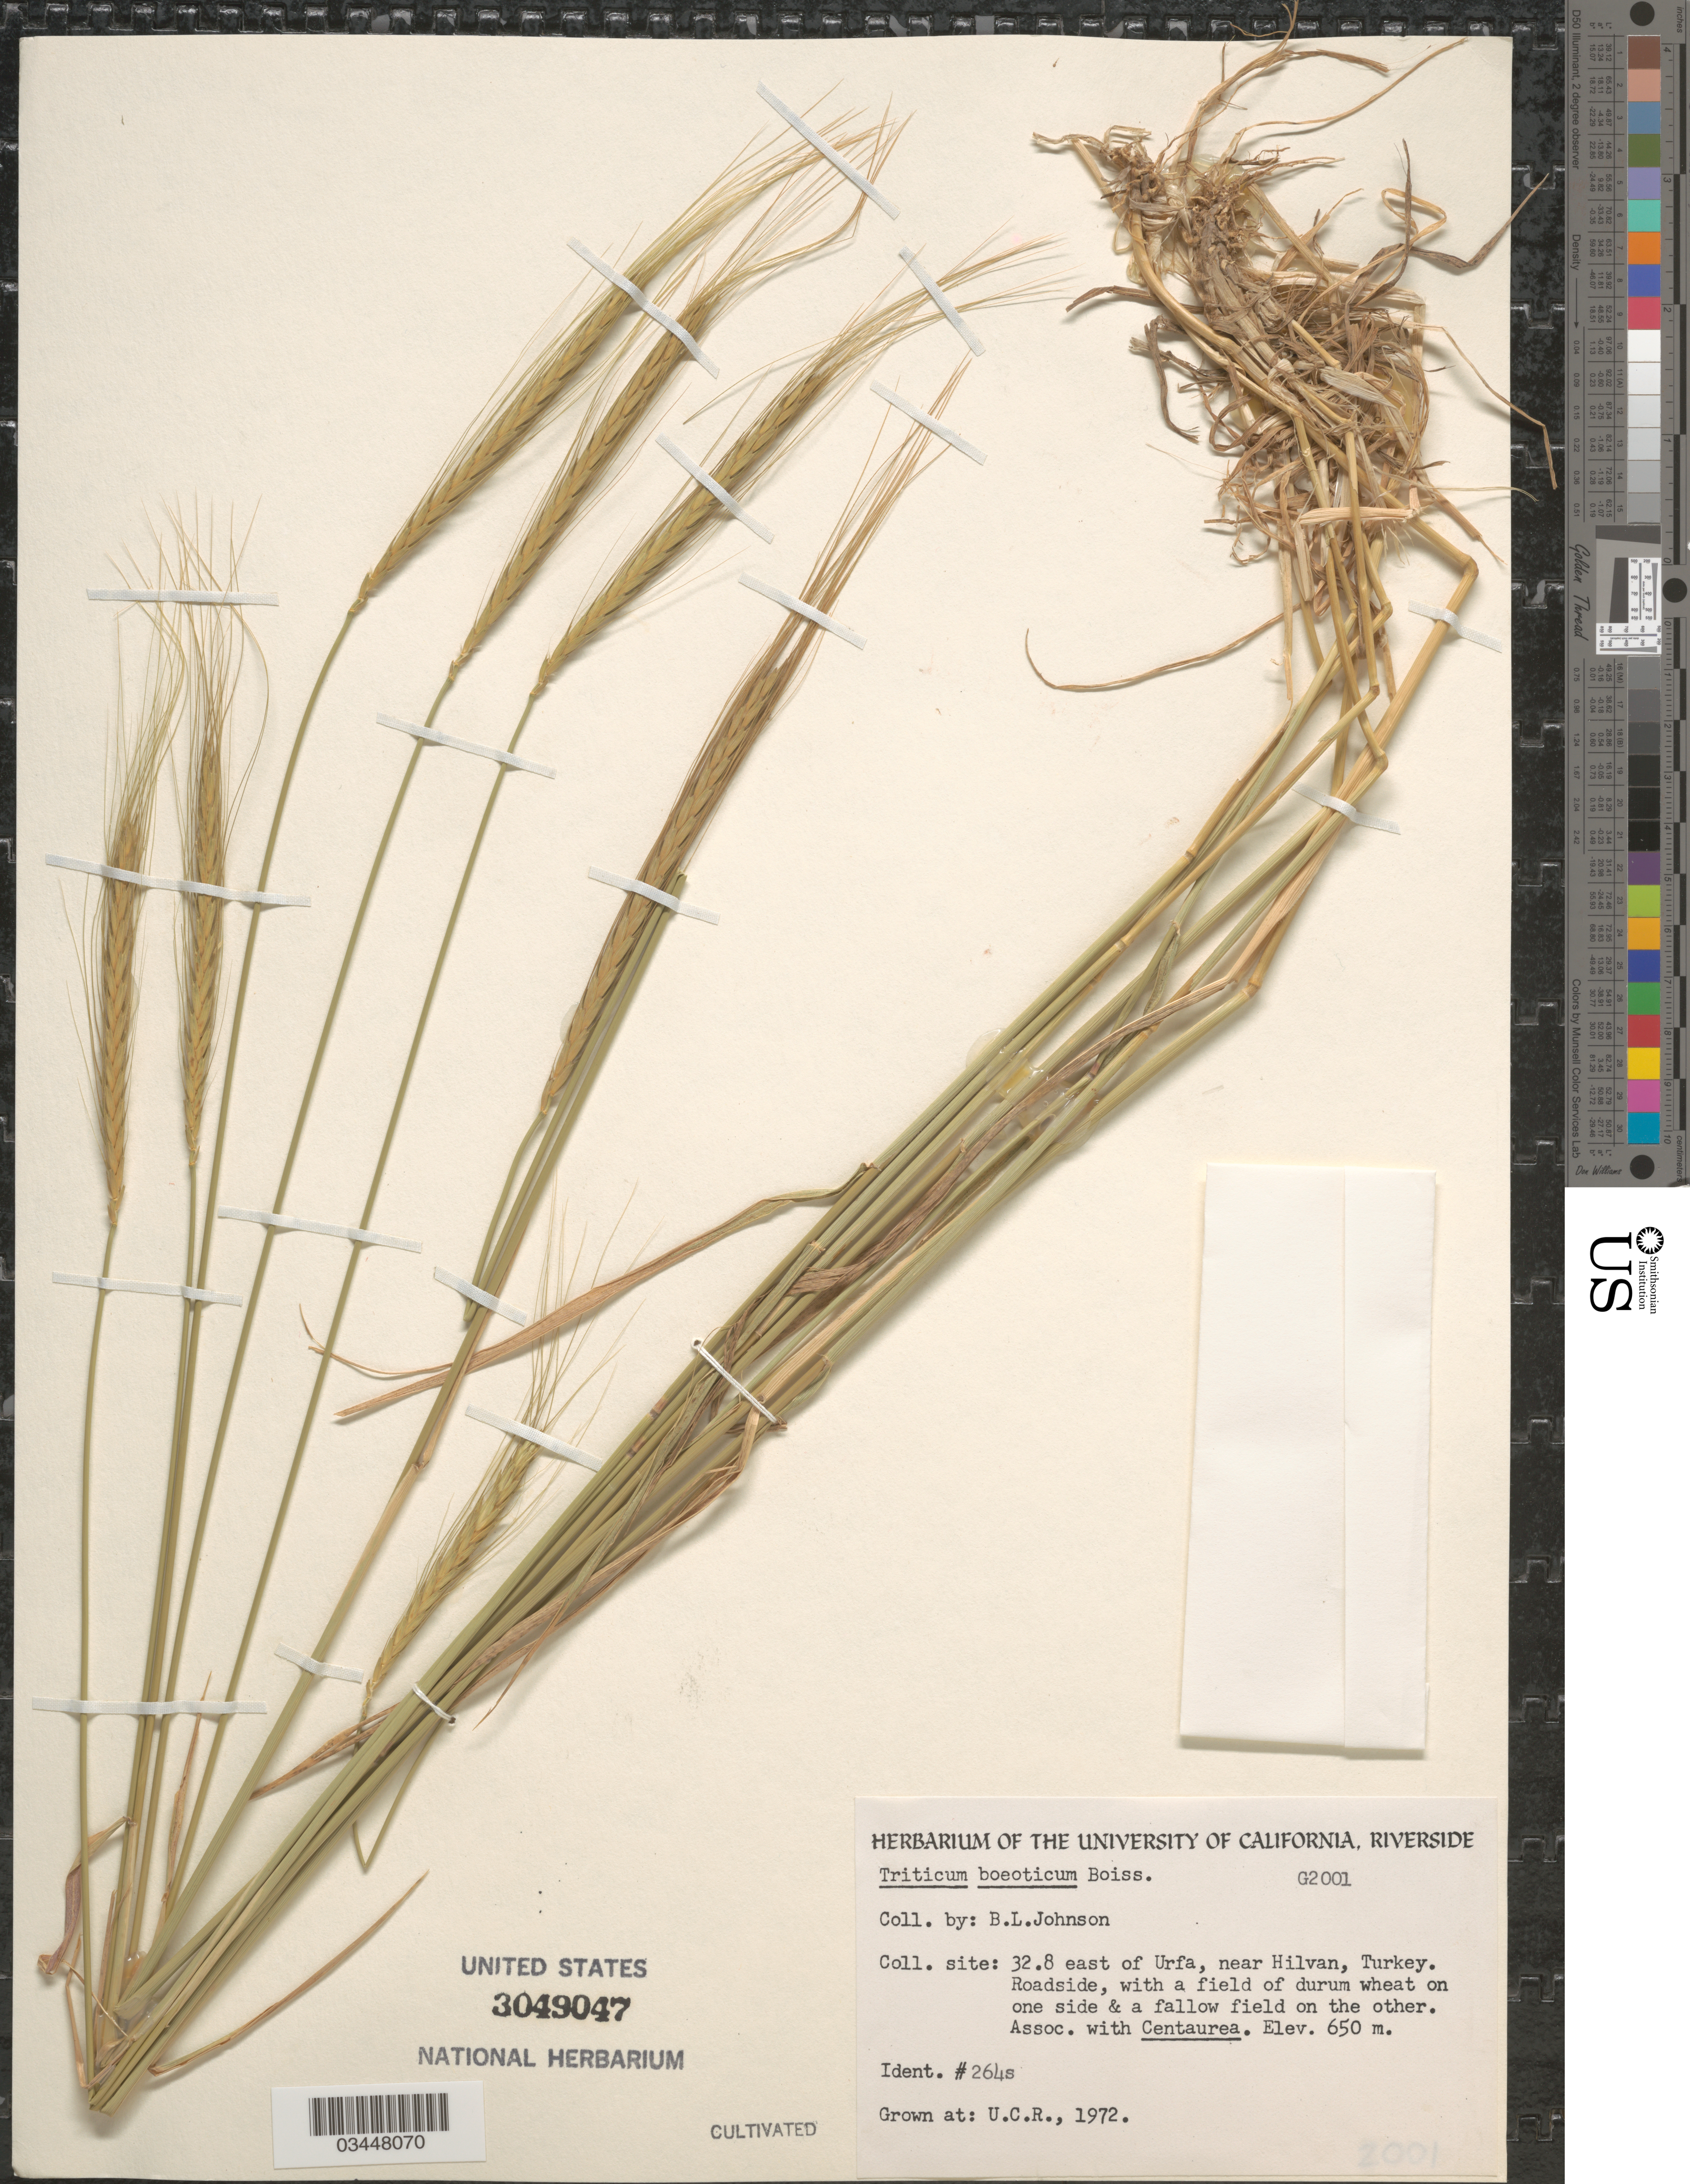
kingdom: Plantae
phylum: Tracheophyta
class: Liliopsida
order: Poales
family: Poaceae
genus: Triticum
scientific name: Triticum boeoticum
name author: Boiss.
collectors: ex herb. Univ. of California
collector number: G2001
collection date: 1972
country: United States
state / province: California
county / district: Riverside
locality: U.C.R.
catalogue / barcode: US 3049047